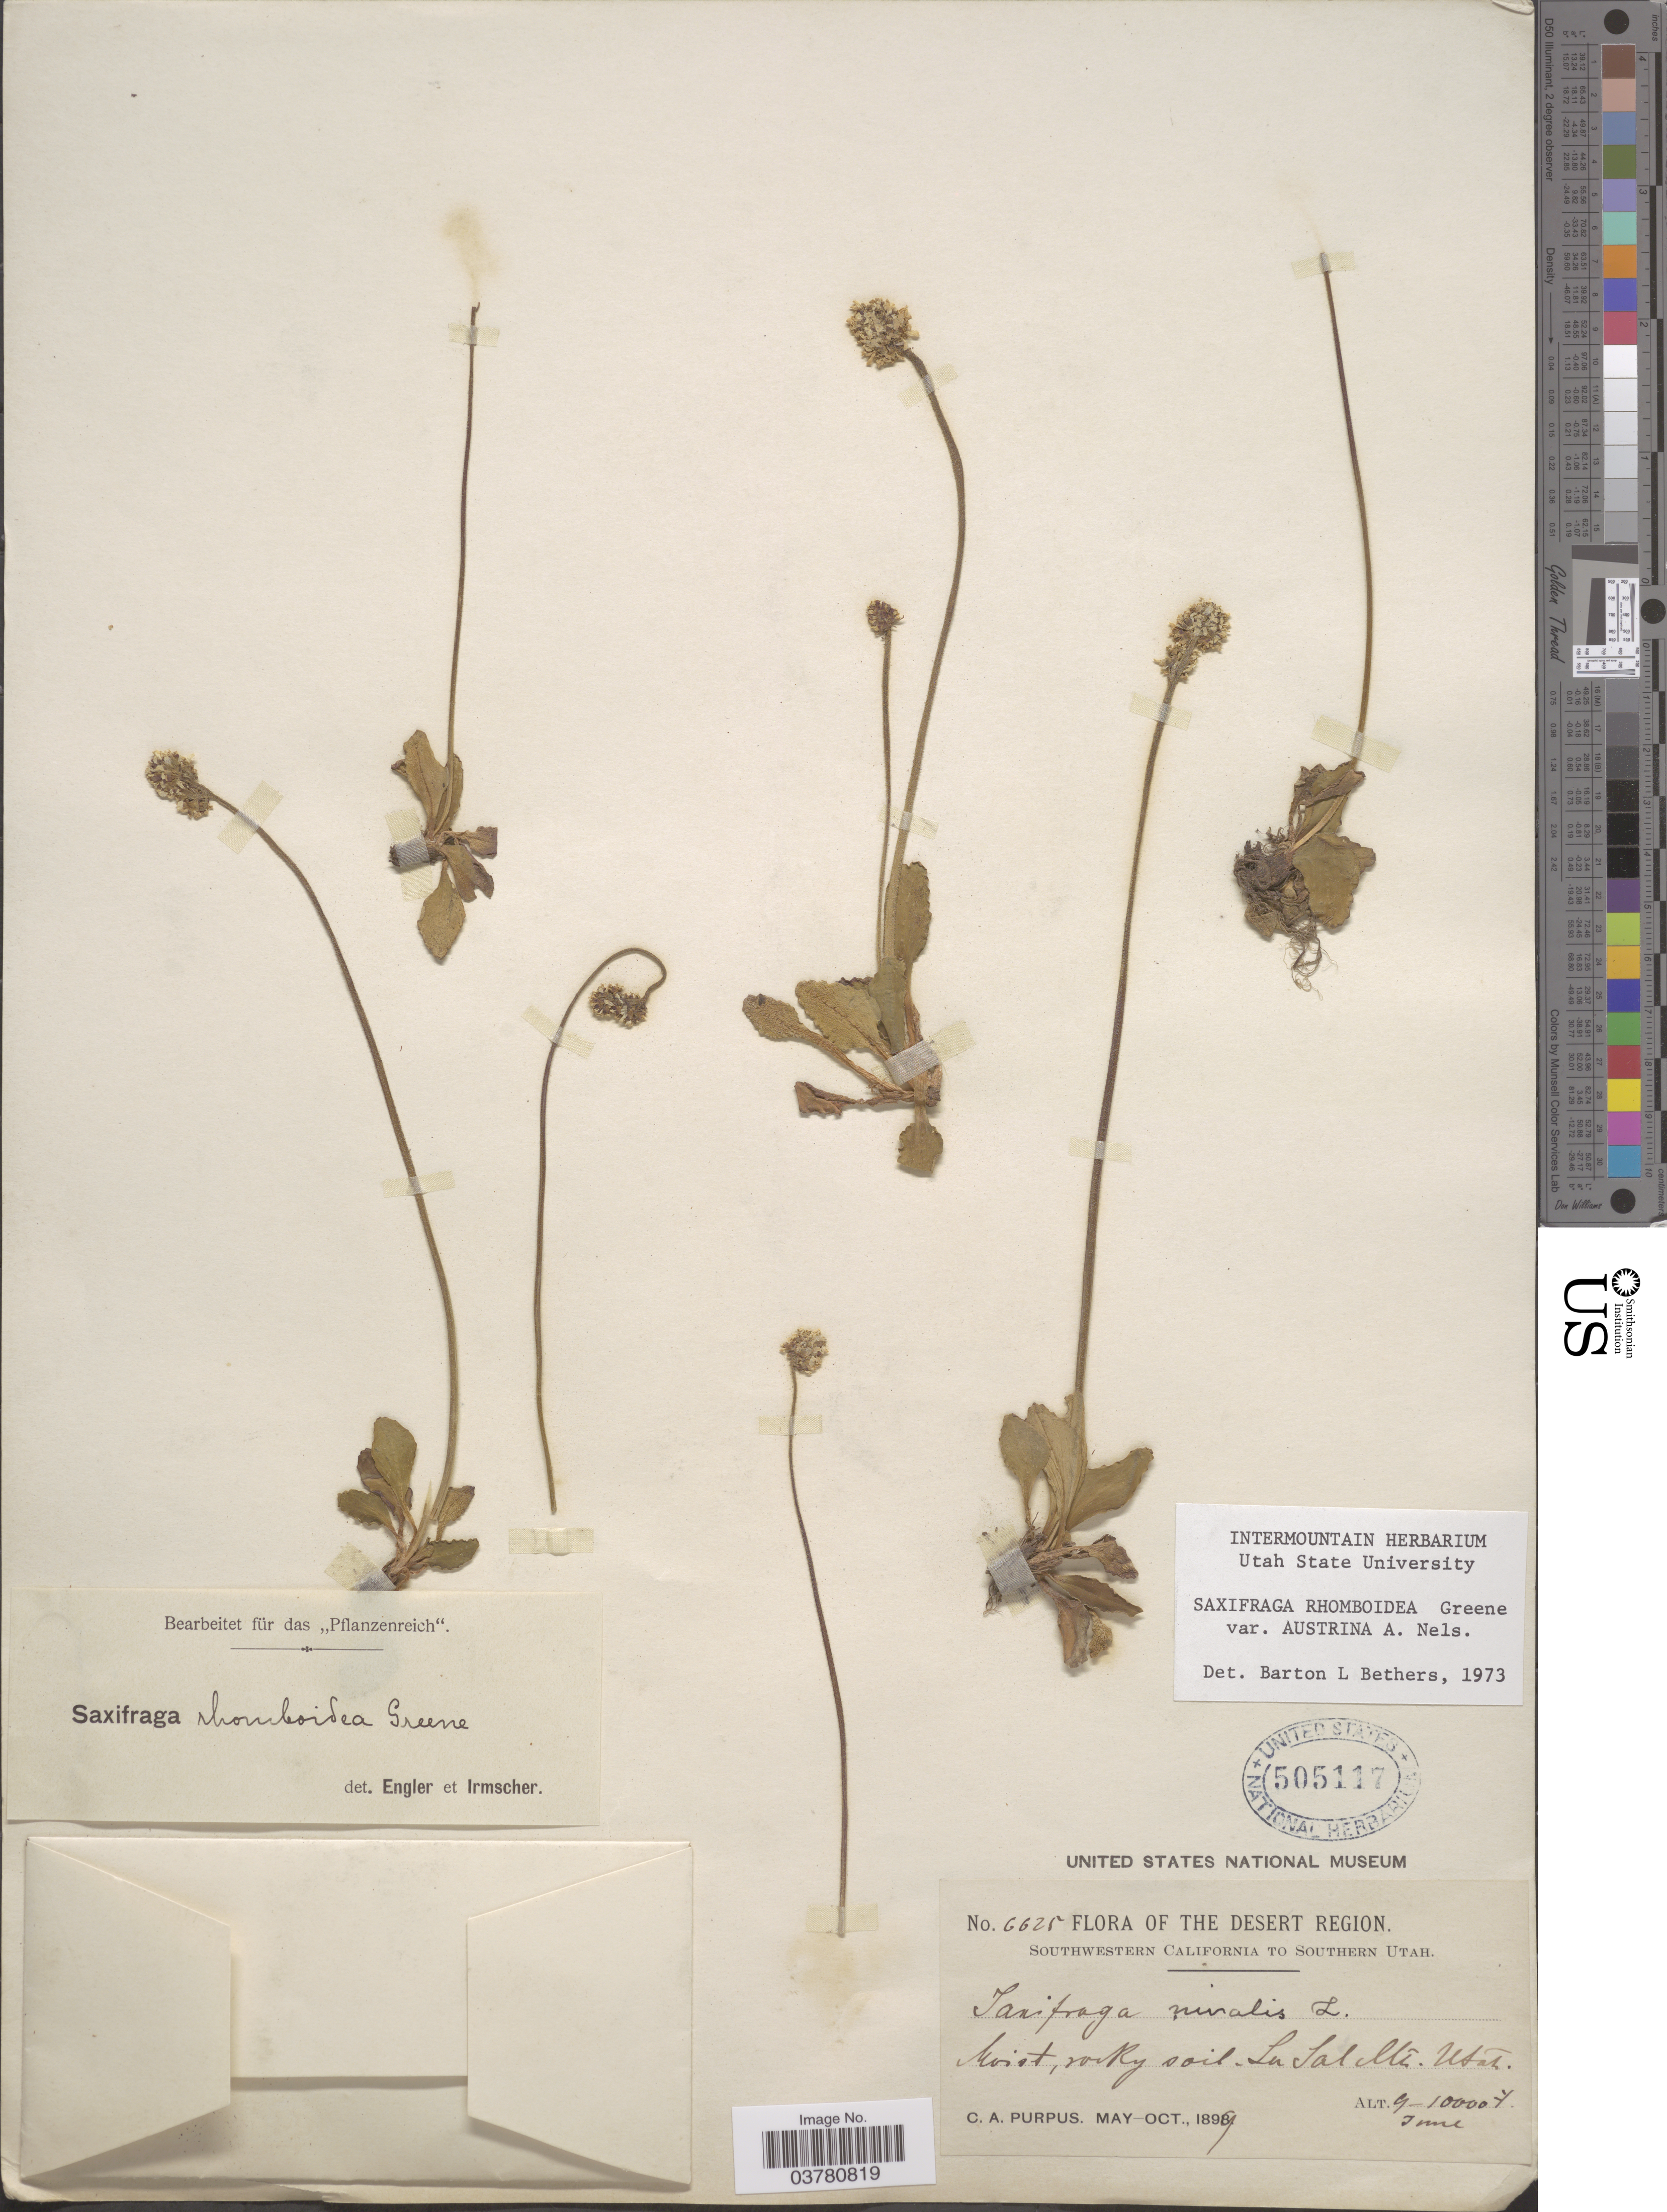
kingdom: Plantae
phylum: Tracheophyta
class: Magnoliopsida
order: Saxifragales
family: Saxifragaceae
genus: Micranthes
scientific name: Micranthes rhomboidea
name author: (Greene) Small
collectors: C. A. Purpus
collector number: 6625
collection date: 1899-06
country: United States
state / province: Utah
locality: The Desert Region. Southwestern California to Southern Utah. La Sal Mtn.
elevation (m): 2743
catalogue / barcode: US 505117